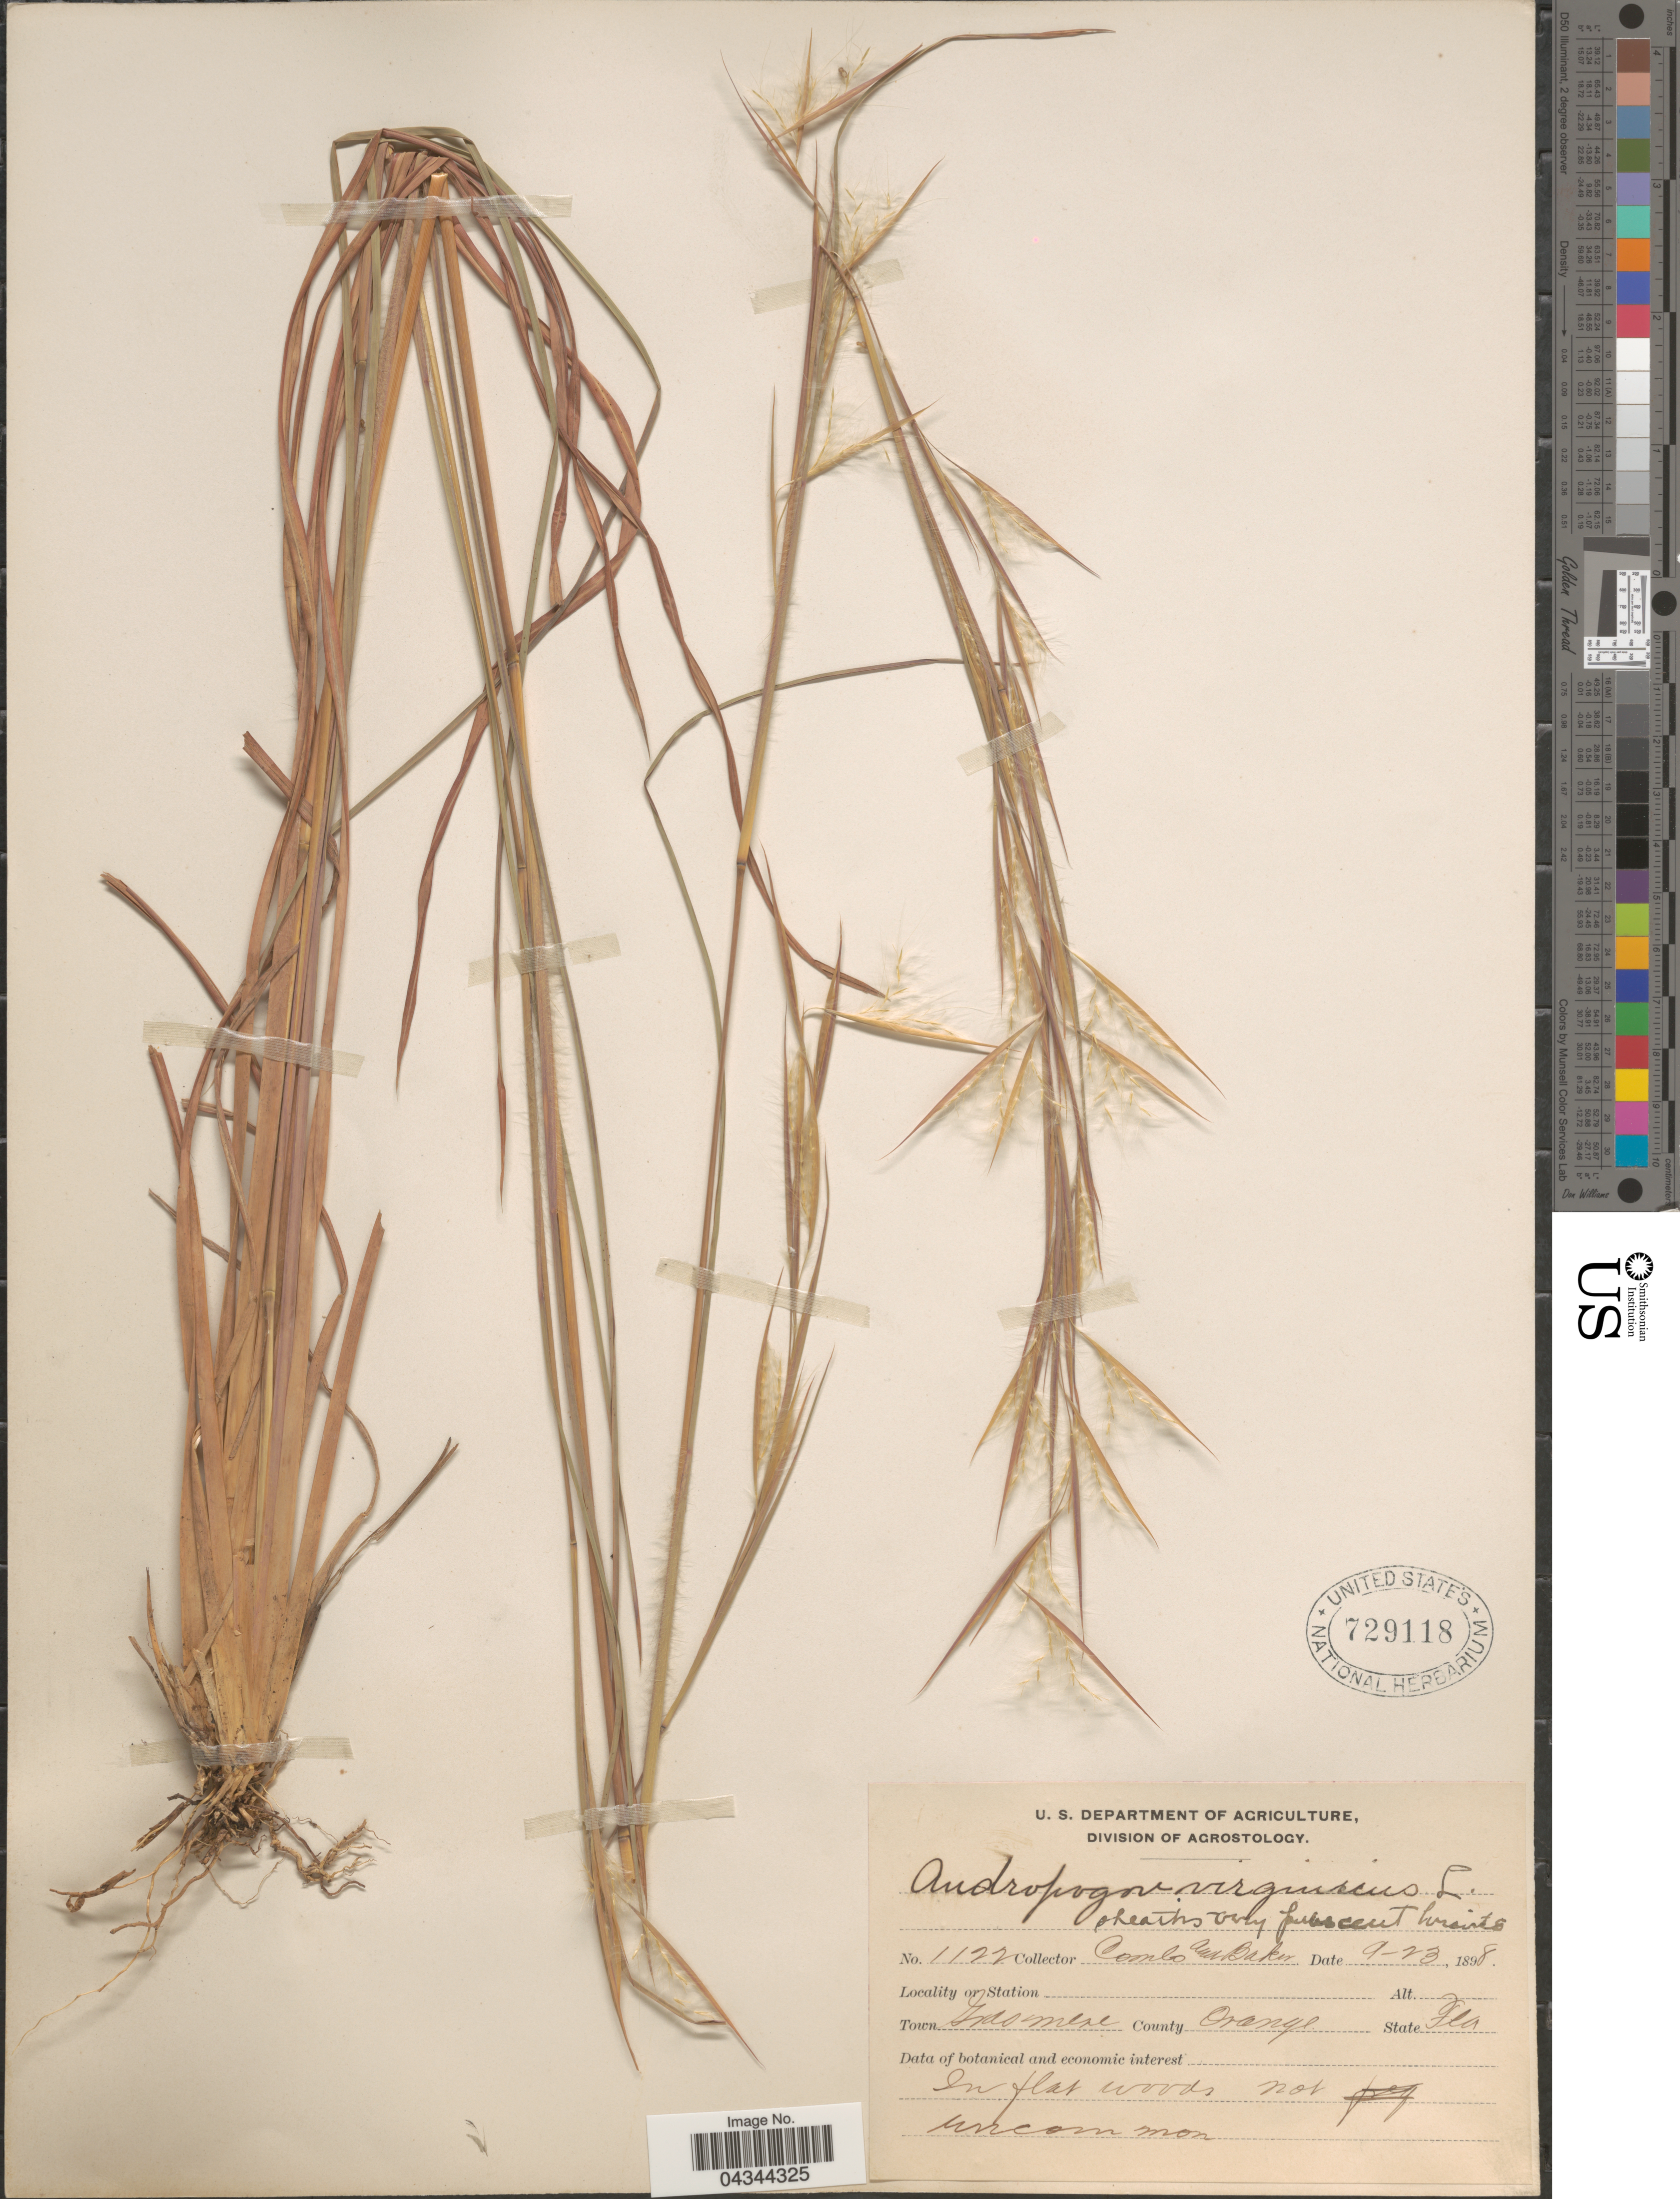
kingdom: Plantae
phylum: Tracheophyta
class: Liliopsida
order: Poales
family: Poaceae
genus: Andropogon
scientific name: Andropogon virginicus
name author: L.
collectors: -. Combs & -- Baker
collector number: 1122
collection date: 1898-09-23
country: United States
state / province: Florida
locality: Town Grasmere. County Orange.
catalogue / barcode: US 729118